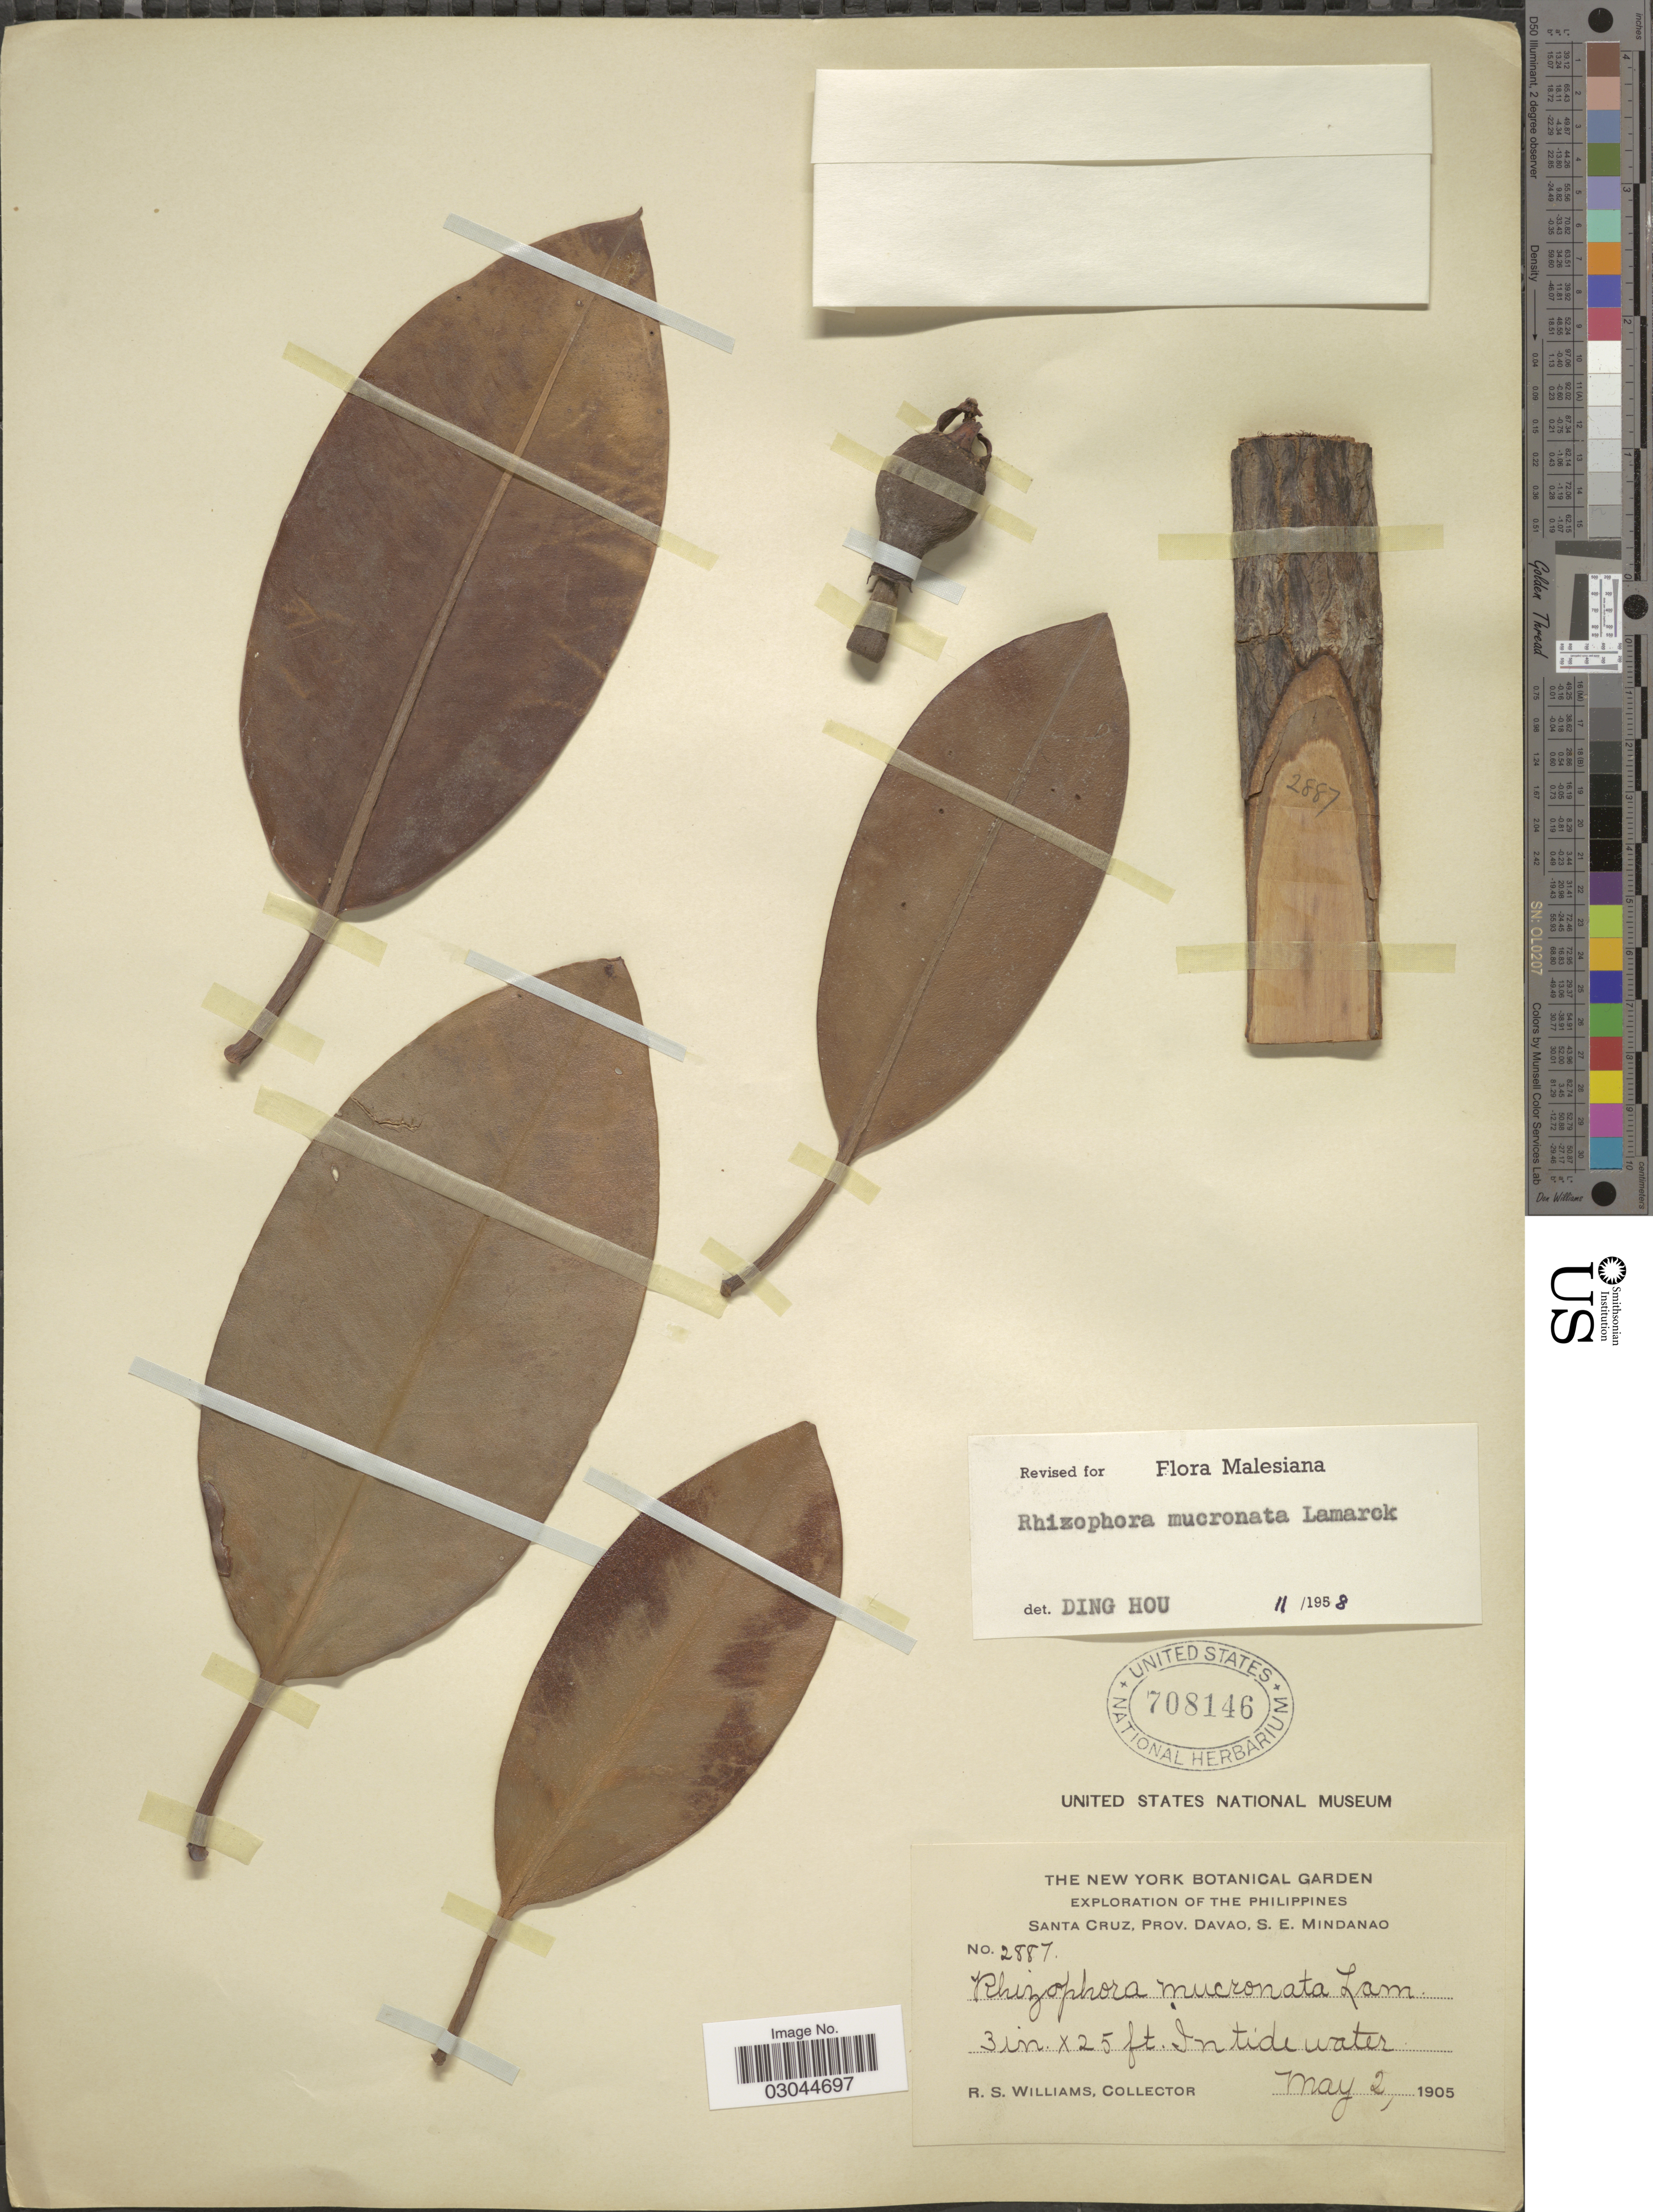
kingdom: Plantae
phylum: Tracheophyta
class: Magnoliopsida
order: Malpighiales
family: Rhizophoraceae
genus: Rhizophora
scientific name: Rhizophora mucronata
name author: Lam.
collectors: R. S. Williams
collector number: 2887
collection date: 1905-05-02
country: Philippines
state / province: Davao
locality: Santa Cruz, S.E. Mindanao. In tide water.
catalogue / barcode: US 708146